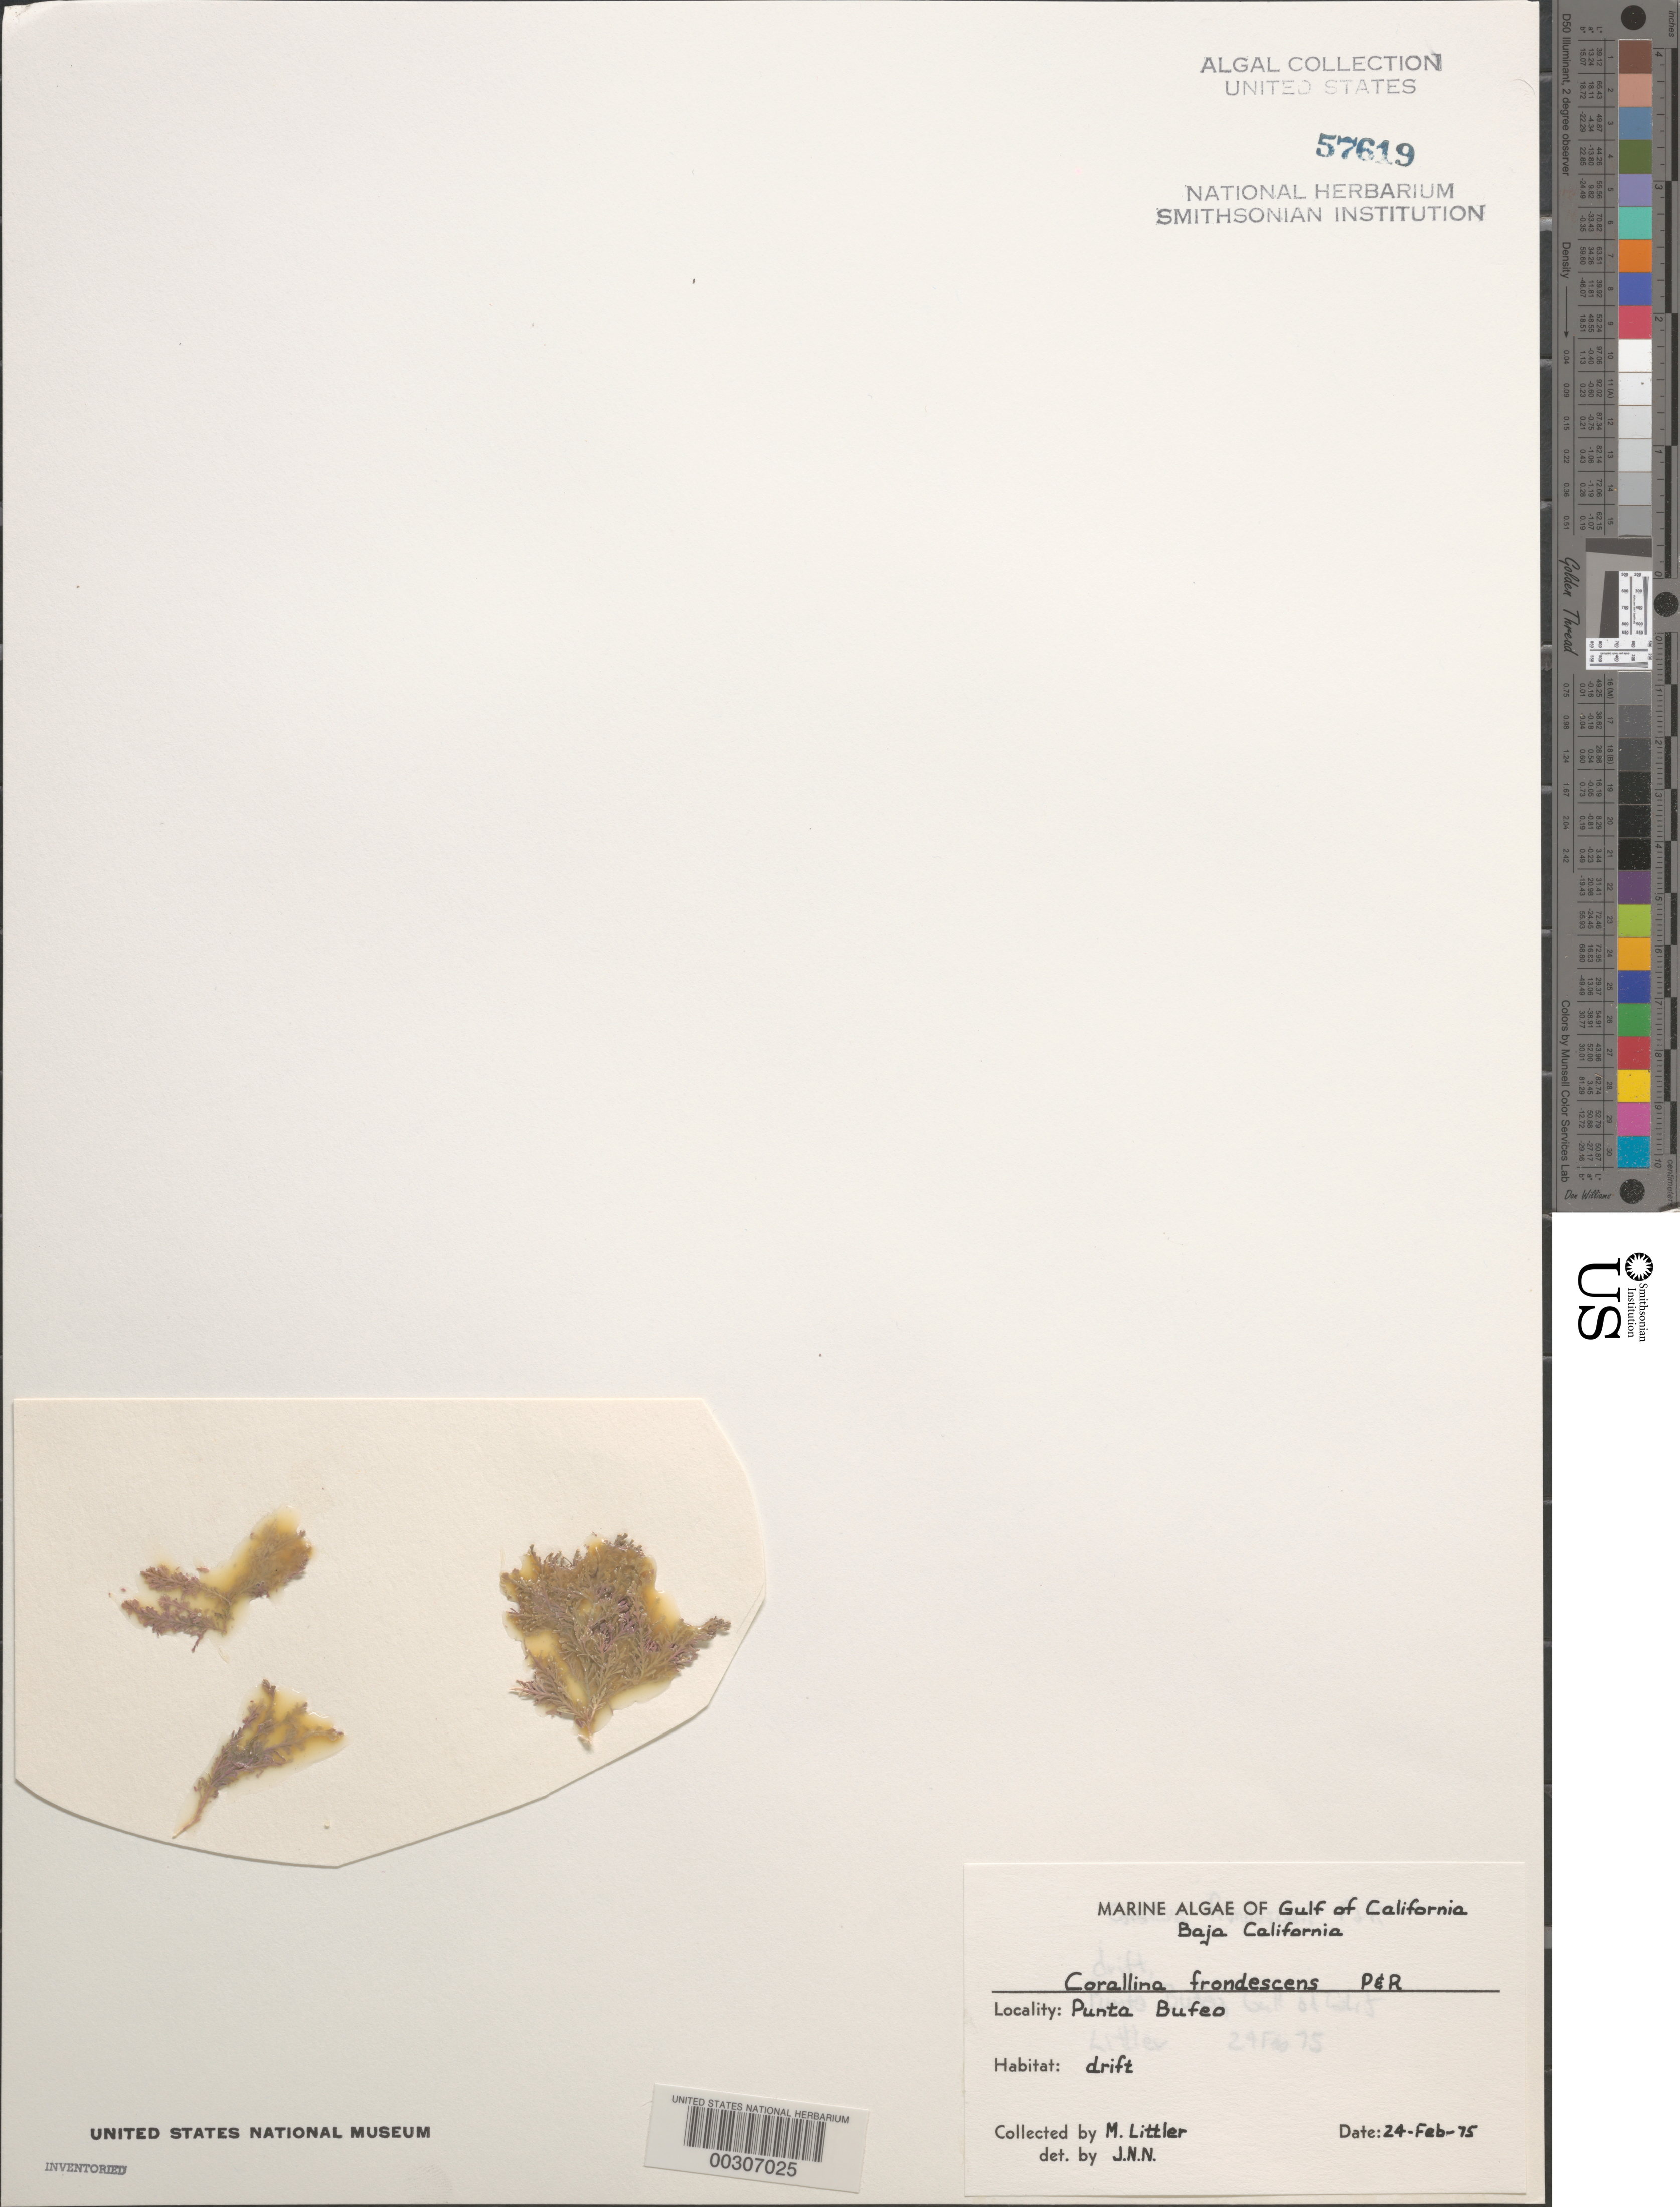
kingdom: Plantae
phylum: Rhodophyta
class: Florideophyceae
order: Corallinales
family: Corallinaceae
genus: Bossiella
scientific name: Bossiella frondescens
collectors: M. M. Littler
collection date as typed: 24 Feb 1975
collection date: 1975-02-24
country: Mexico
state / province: Baja California Norte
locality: Punta Bufeo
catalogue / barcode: US 57619